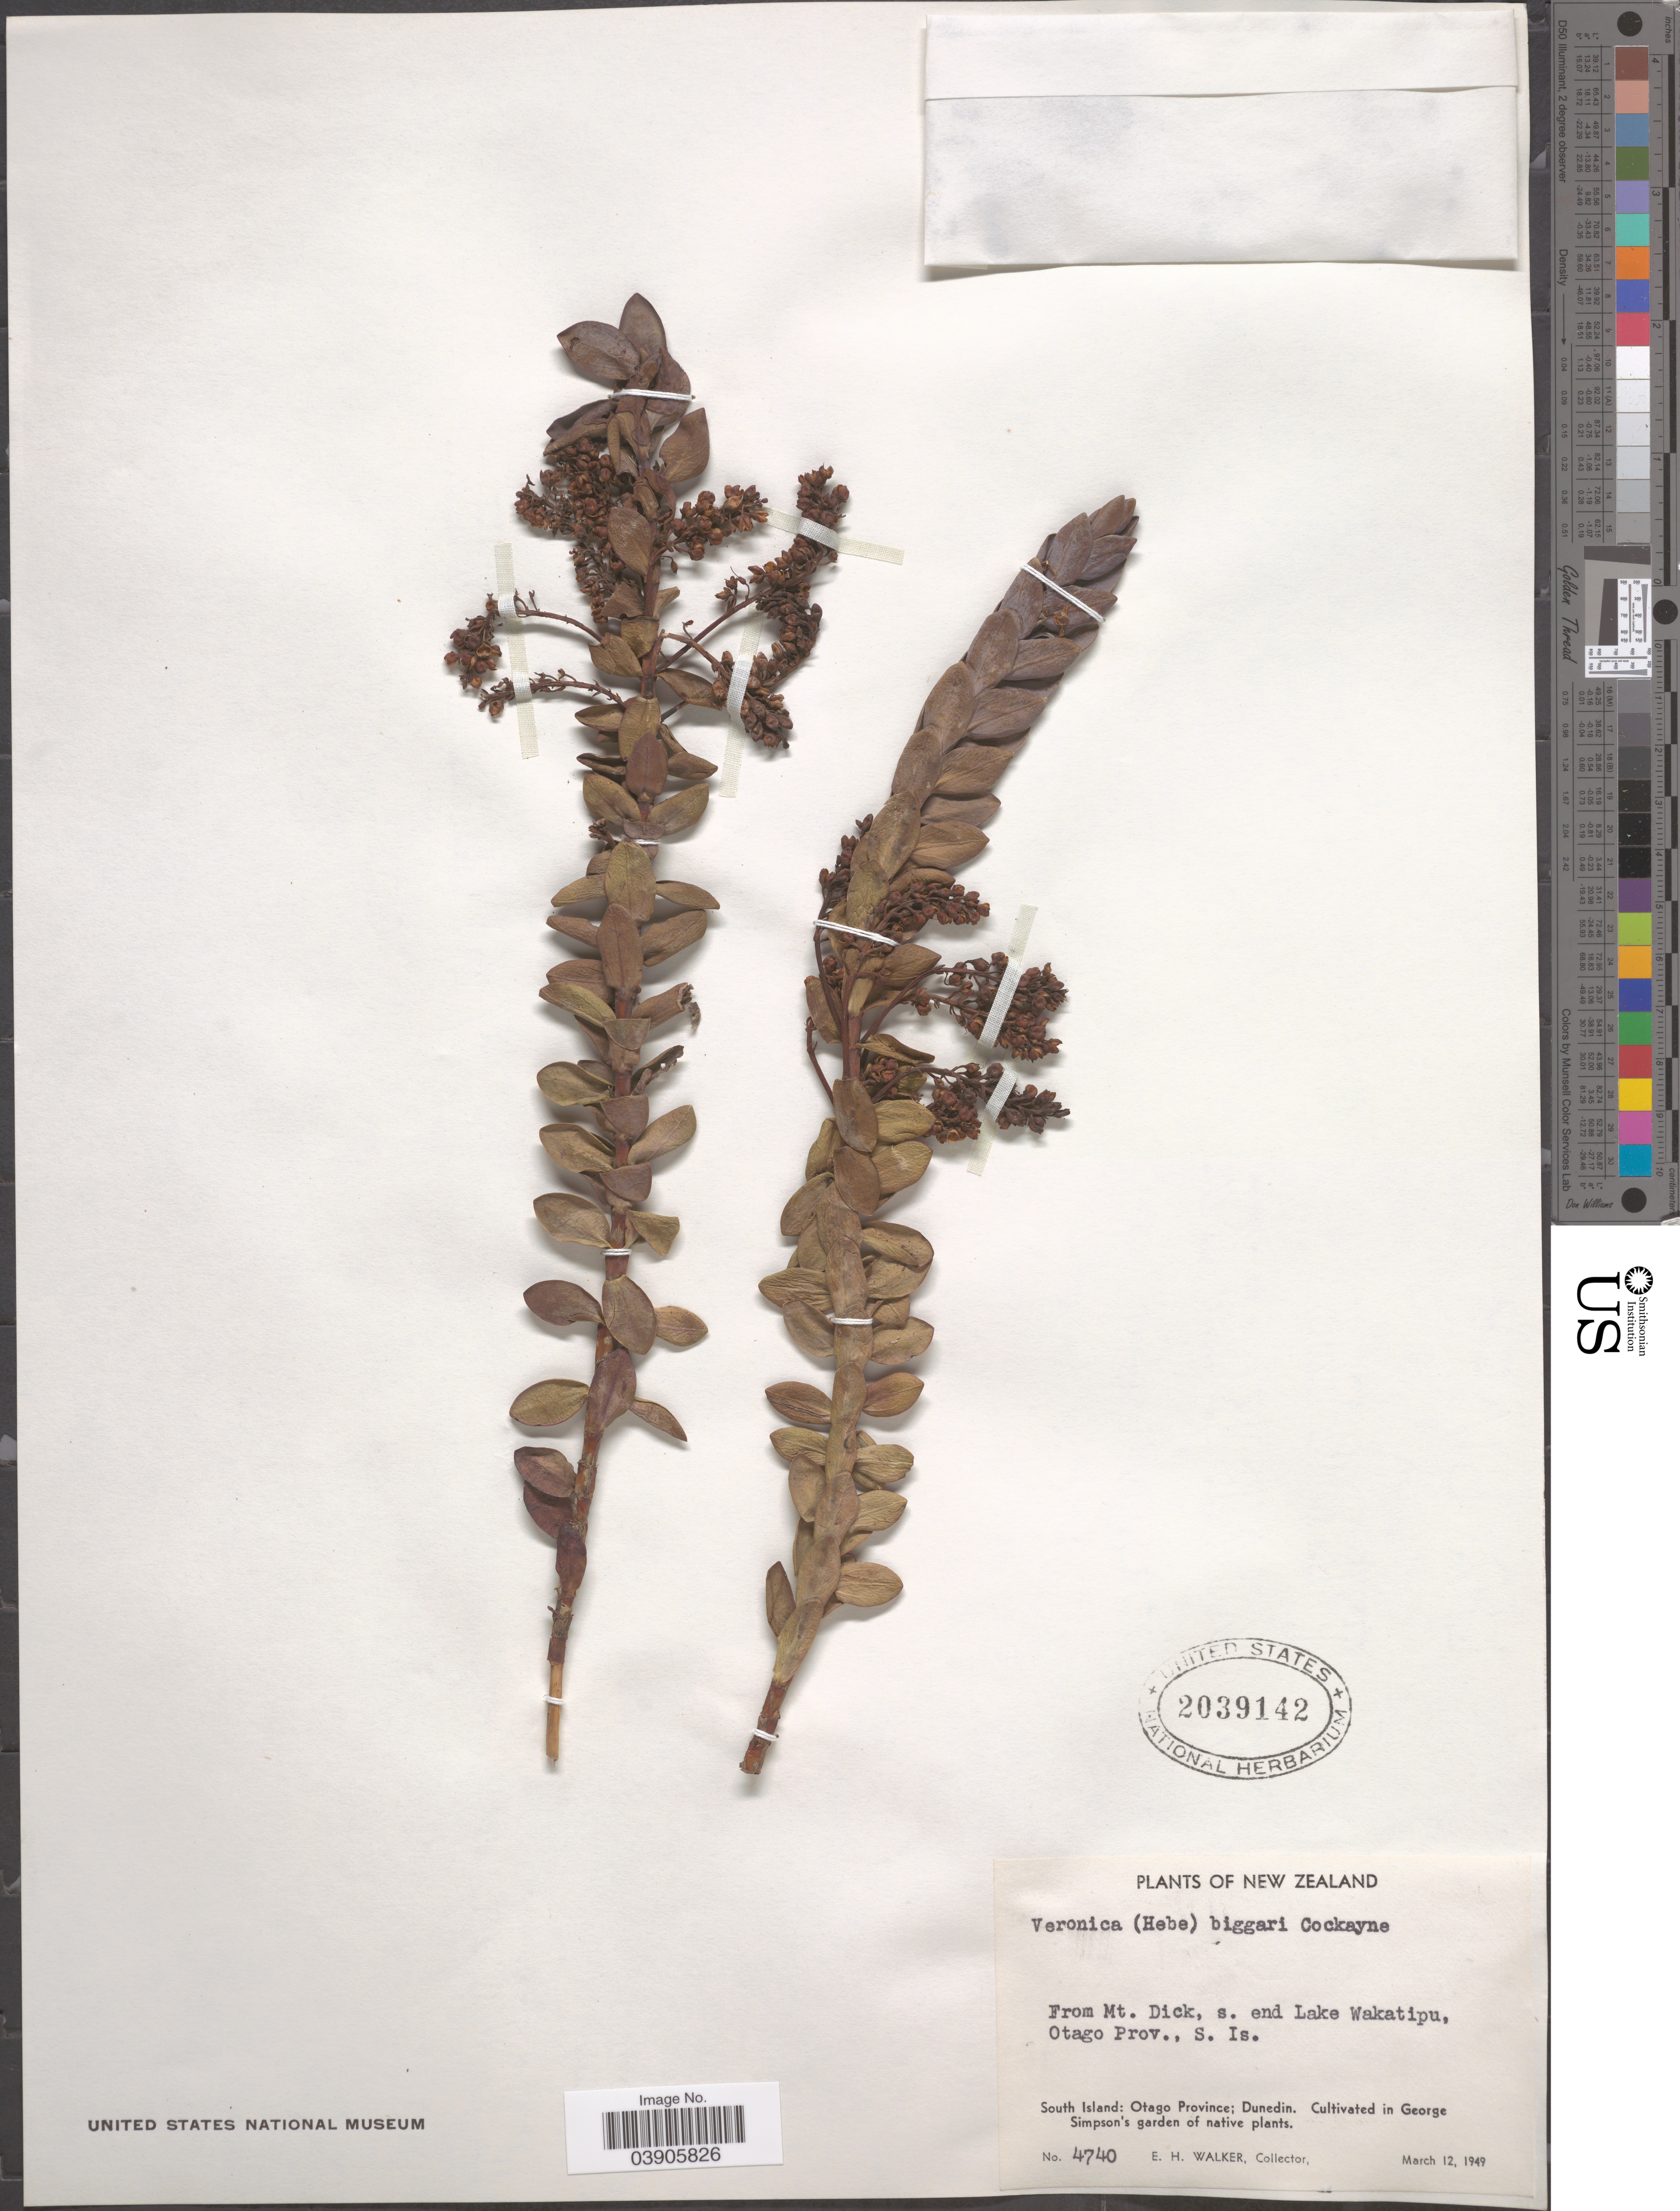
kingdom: Plantae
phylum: Tracheophyta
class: Magnoliopsida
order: Lamiales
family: Plantaginaceae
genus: Hebe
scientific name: Hebe biggarii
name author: (Cockayne) A. Wall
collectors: E. H. Walker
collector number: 4740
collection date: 1949-03-12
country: New Zealand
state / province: Otago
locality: From Mt. Dick, s. end Lake Wakatipu, S. Is. South Island; Dunedin. Cultivated in George Simpson's garden of native plants.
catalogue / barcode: US 2039142